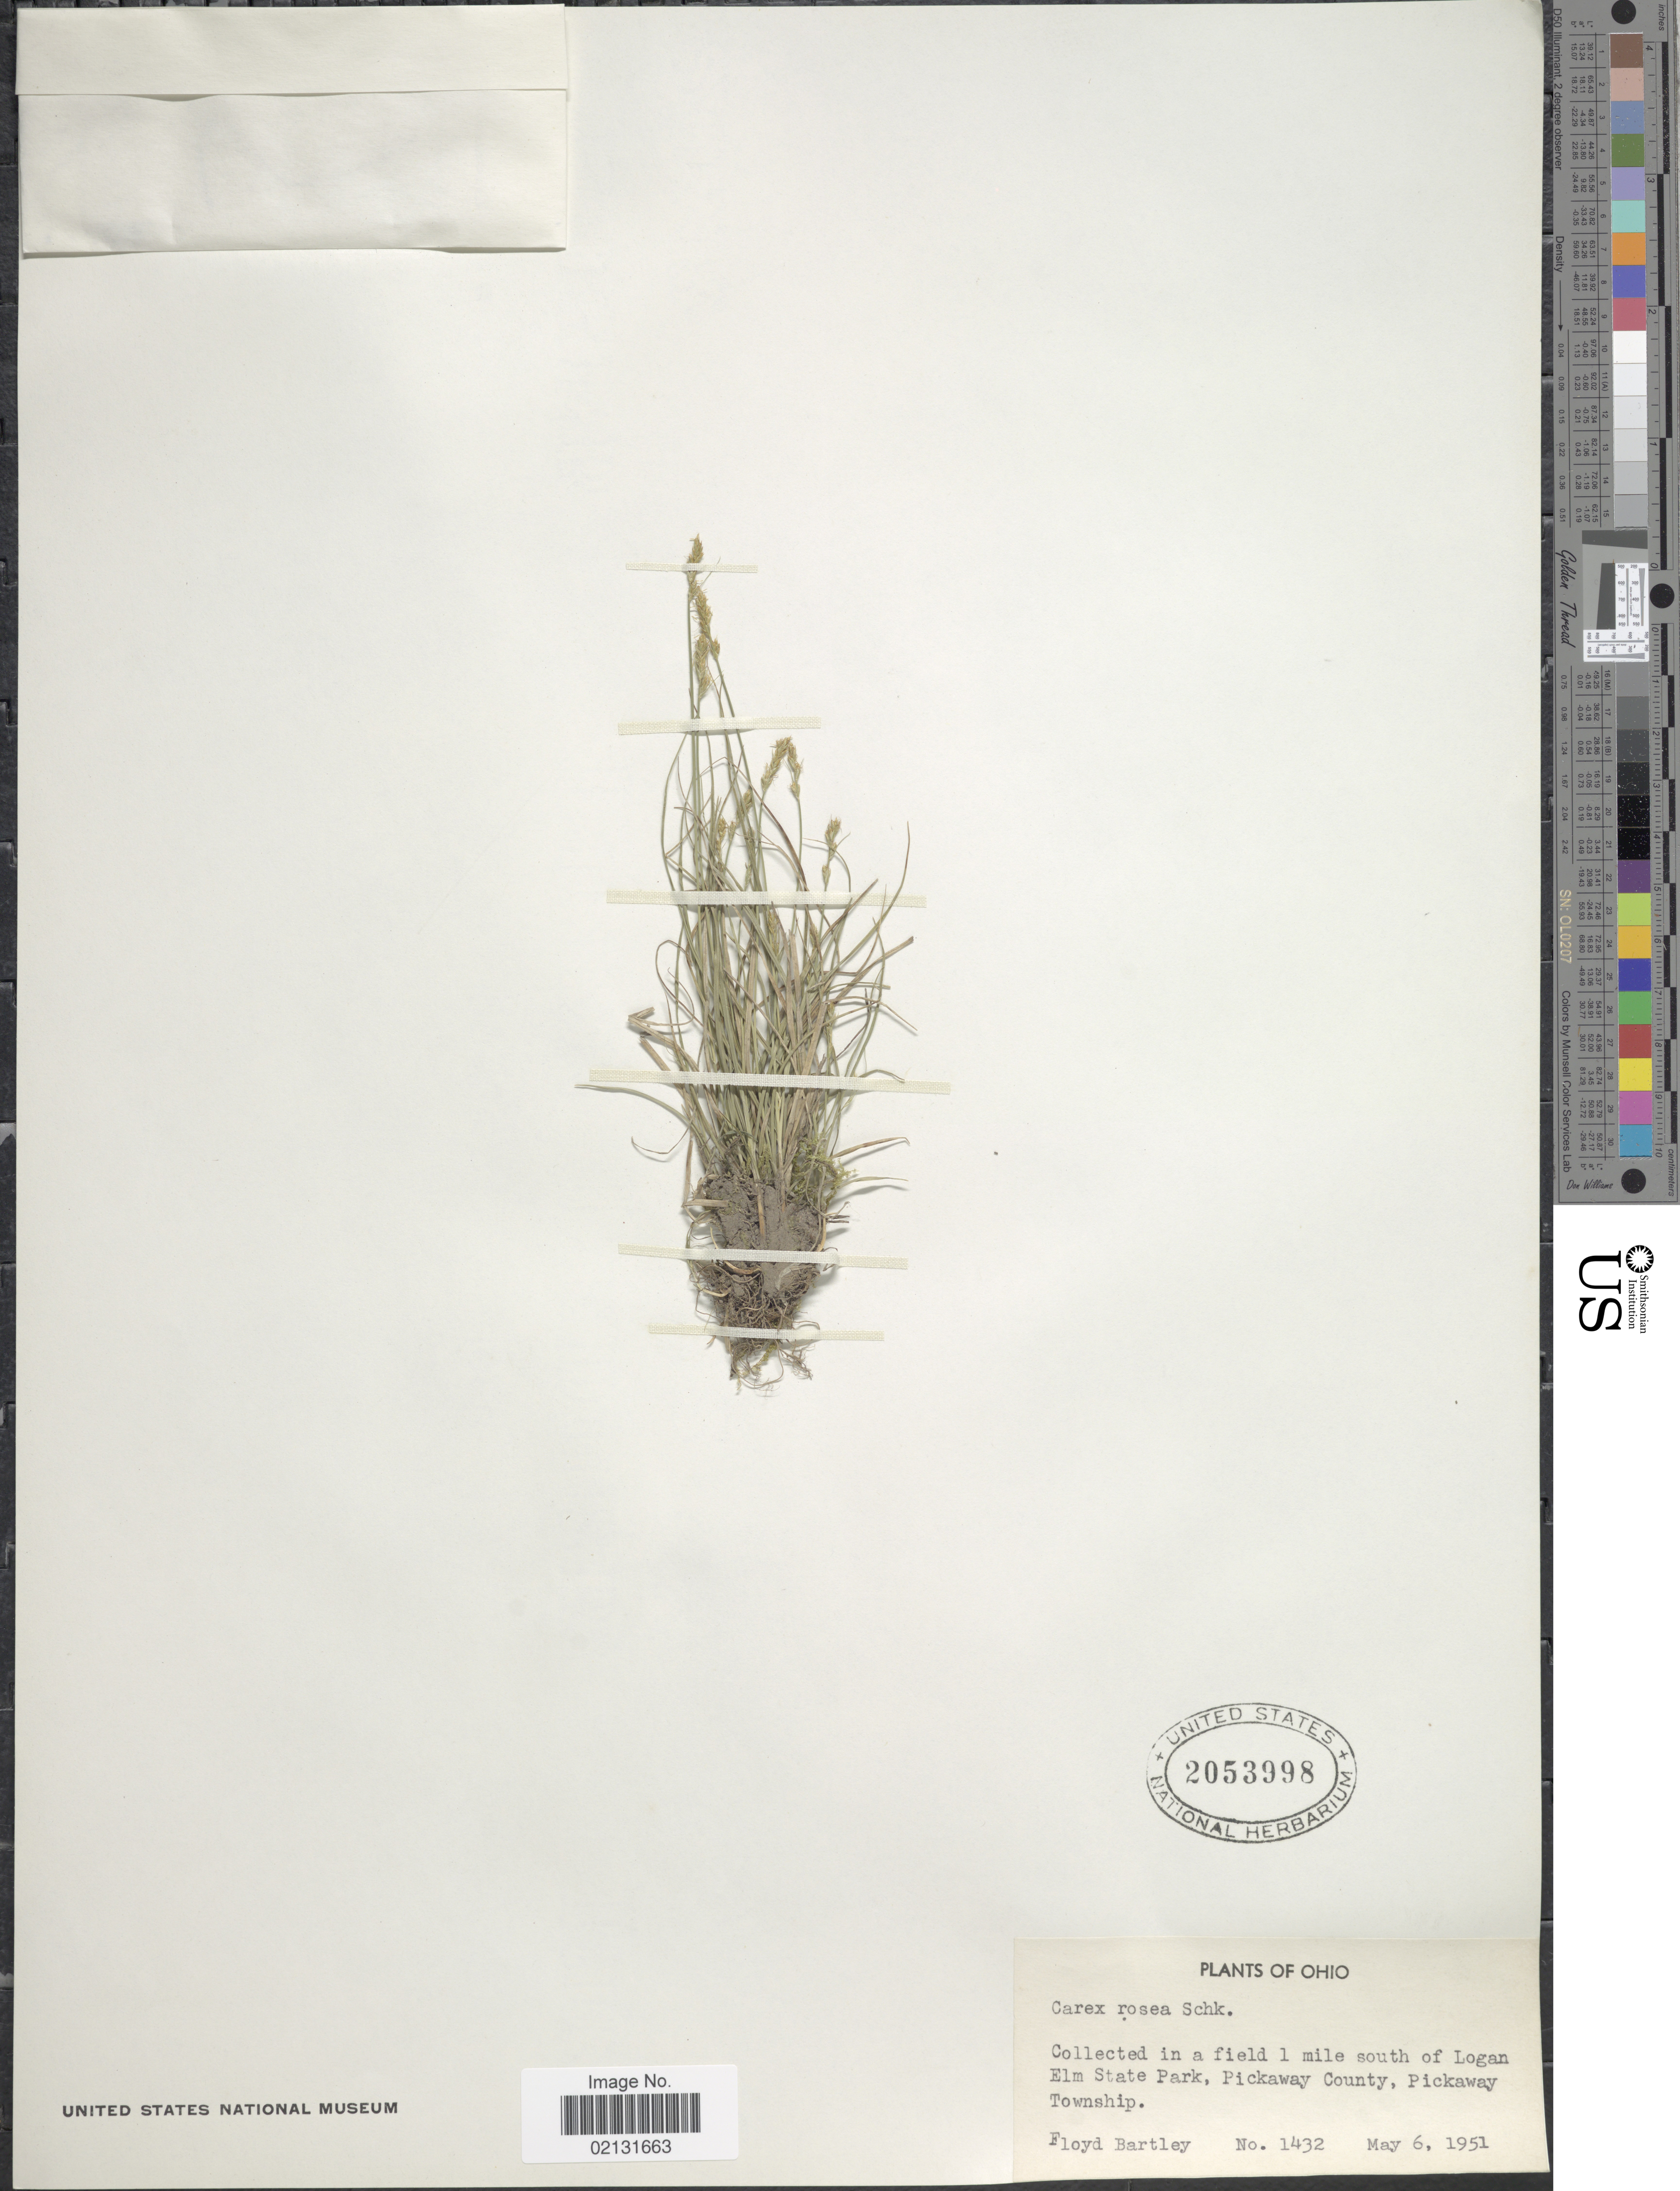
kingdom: Plantae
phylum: Tracheophyta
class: Liliopsida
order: Poales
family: Cyperaceae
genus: Carex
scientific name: Carex rosea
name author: Willd.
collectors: F. Bartley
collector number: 1432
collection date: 1951-05-06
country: United States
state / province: Ohio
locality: In a field 1 mile south of Logan Elm State Park, Pickaway County, Pickaway Township.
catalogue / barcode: US 2053998